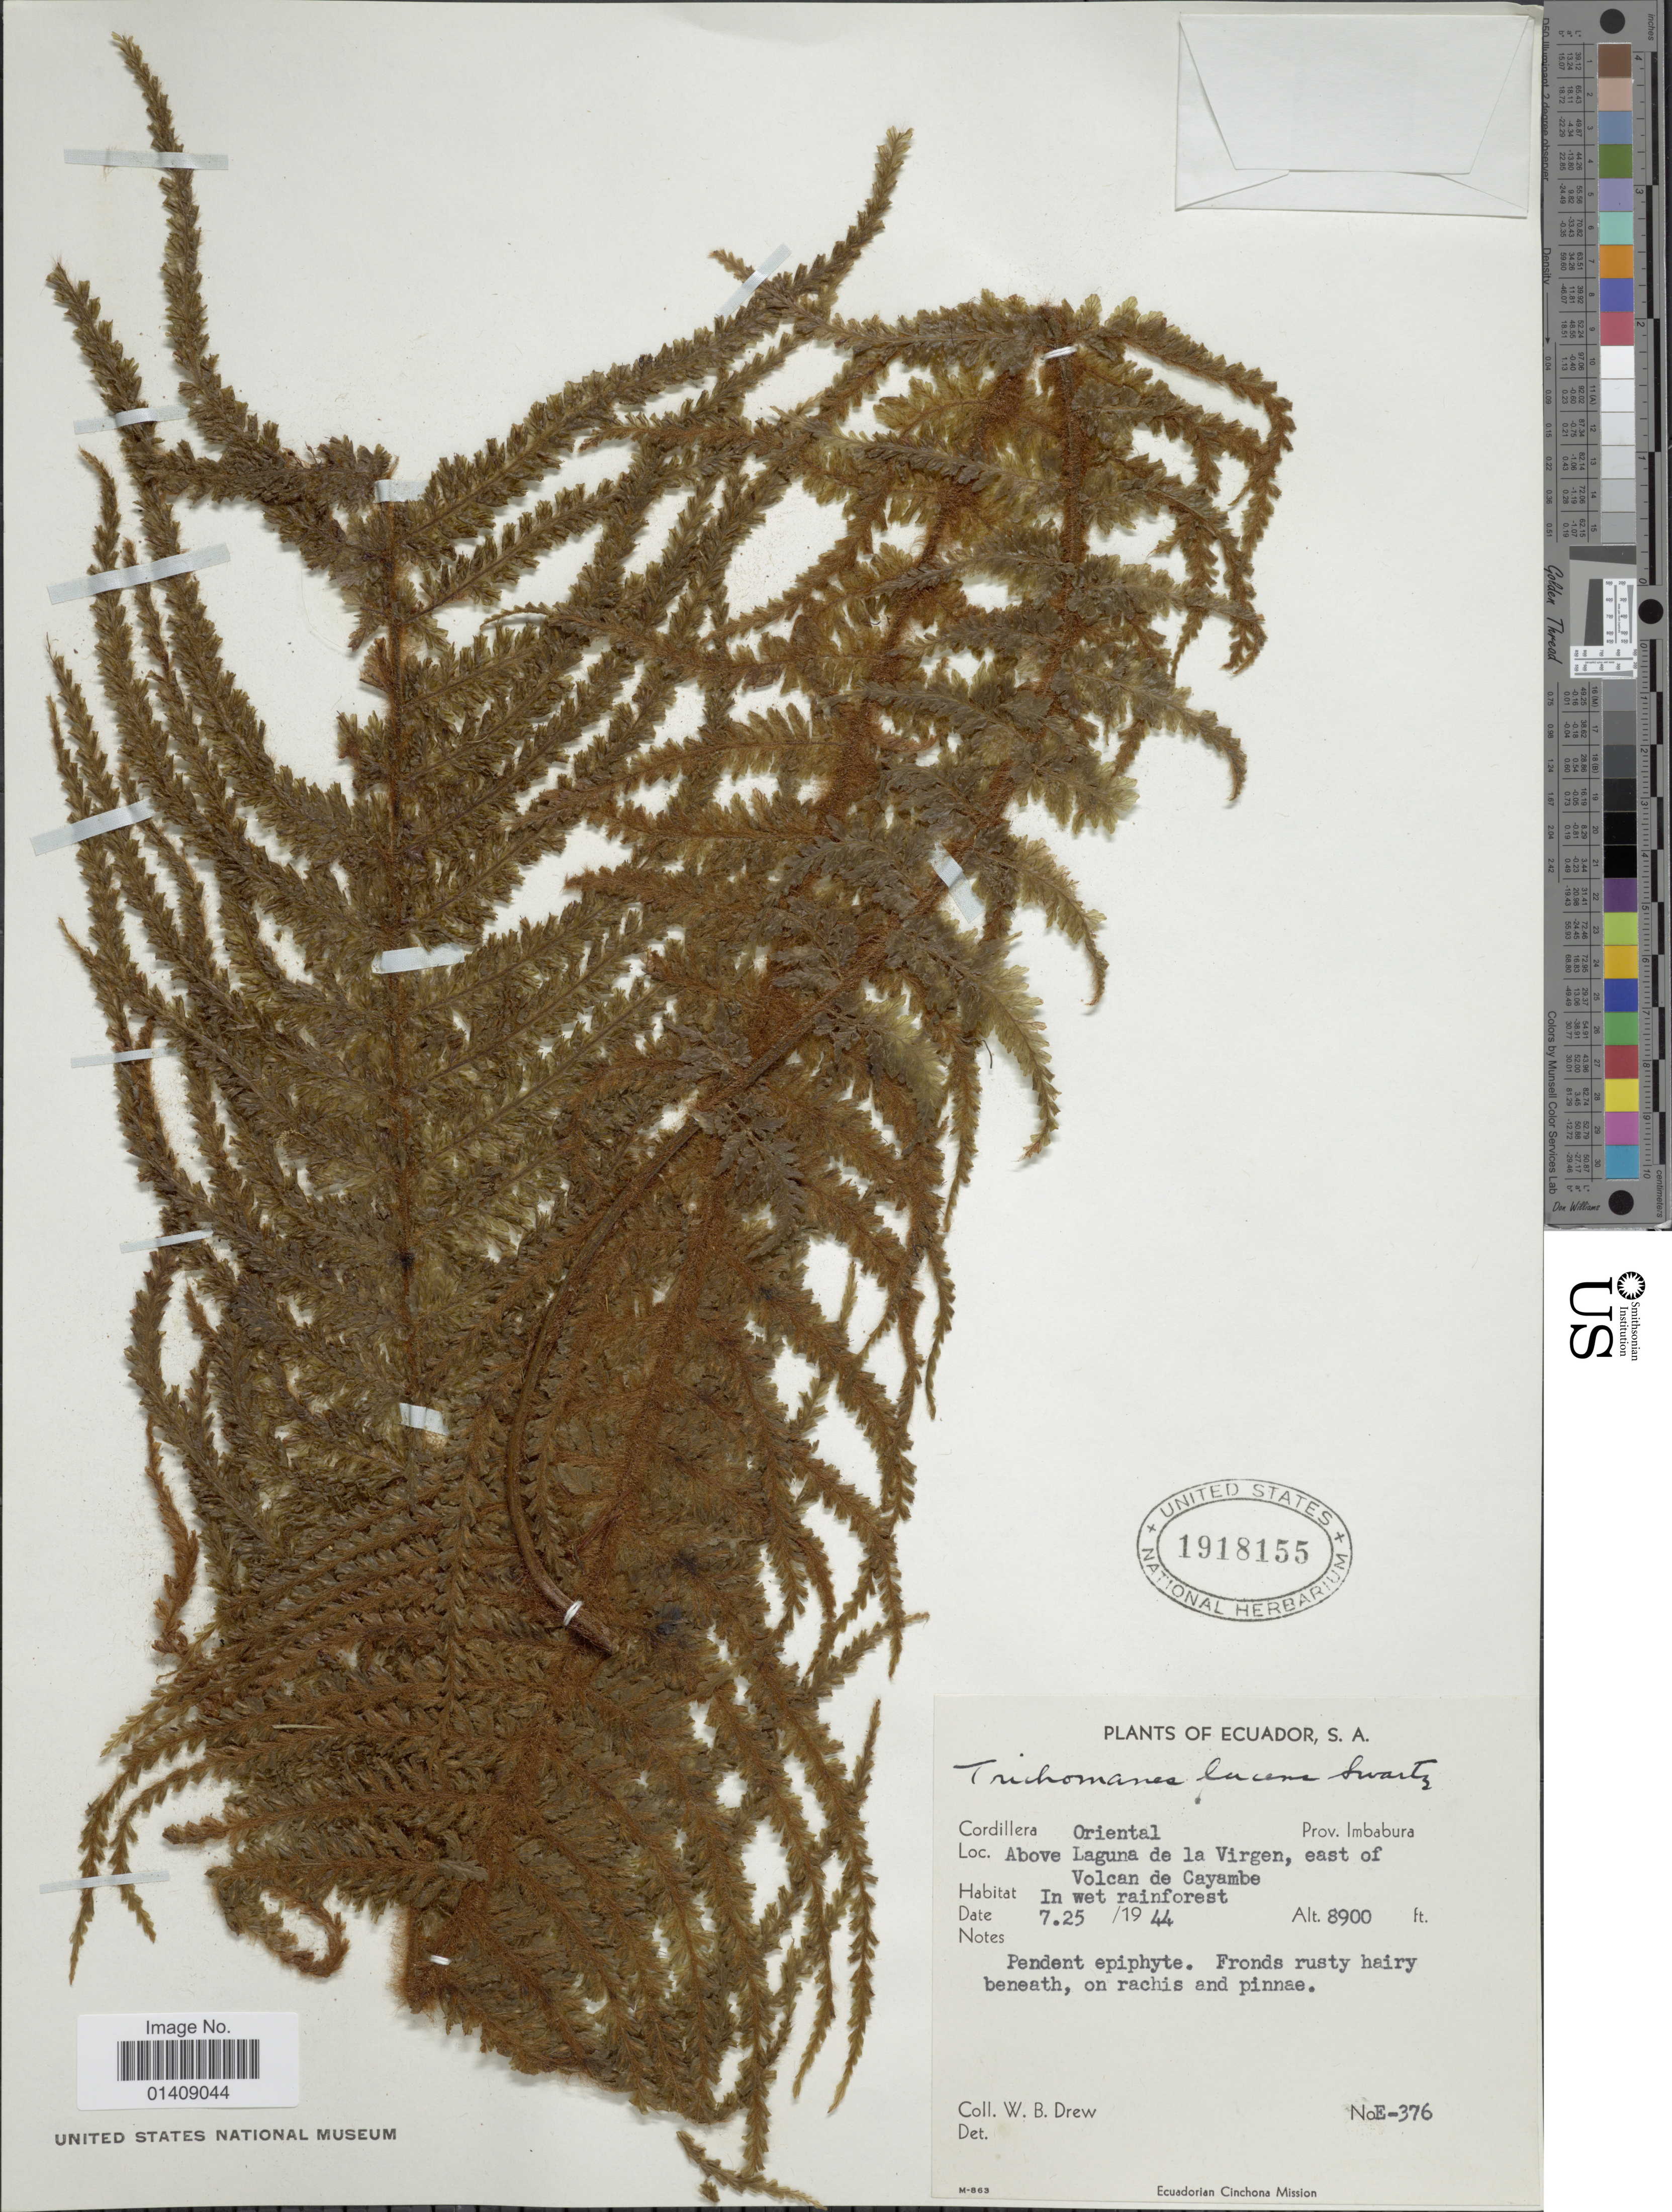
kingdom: Plantae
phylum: Tracheophyta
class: Polypodiopsida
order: Hymenophyllales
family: Hymenophyllaceae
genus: Trichomanes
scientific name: Trichomanes lucens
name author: Sw.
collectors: W. B. Drew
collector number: E-376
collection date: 1944-07-25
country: Ecuador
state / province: Imbabura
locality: Above Laguna de la Virgen, east of Volcan de Cayambe. In wet rainforest.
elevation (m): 2713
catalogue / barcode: US 1918155